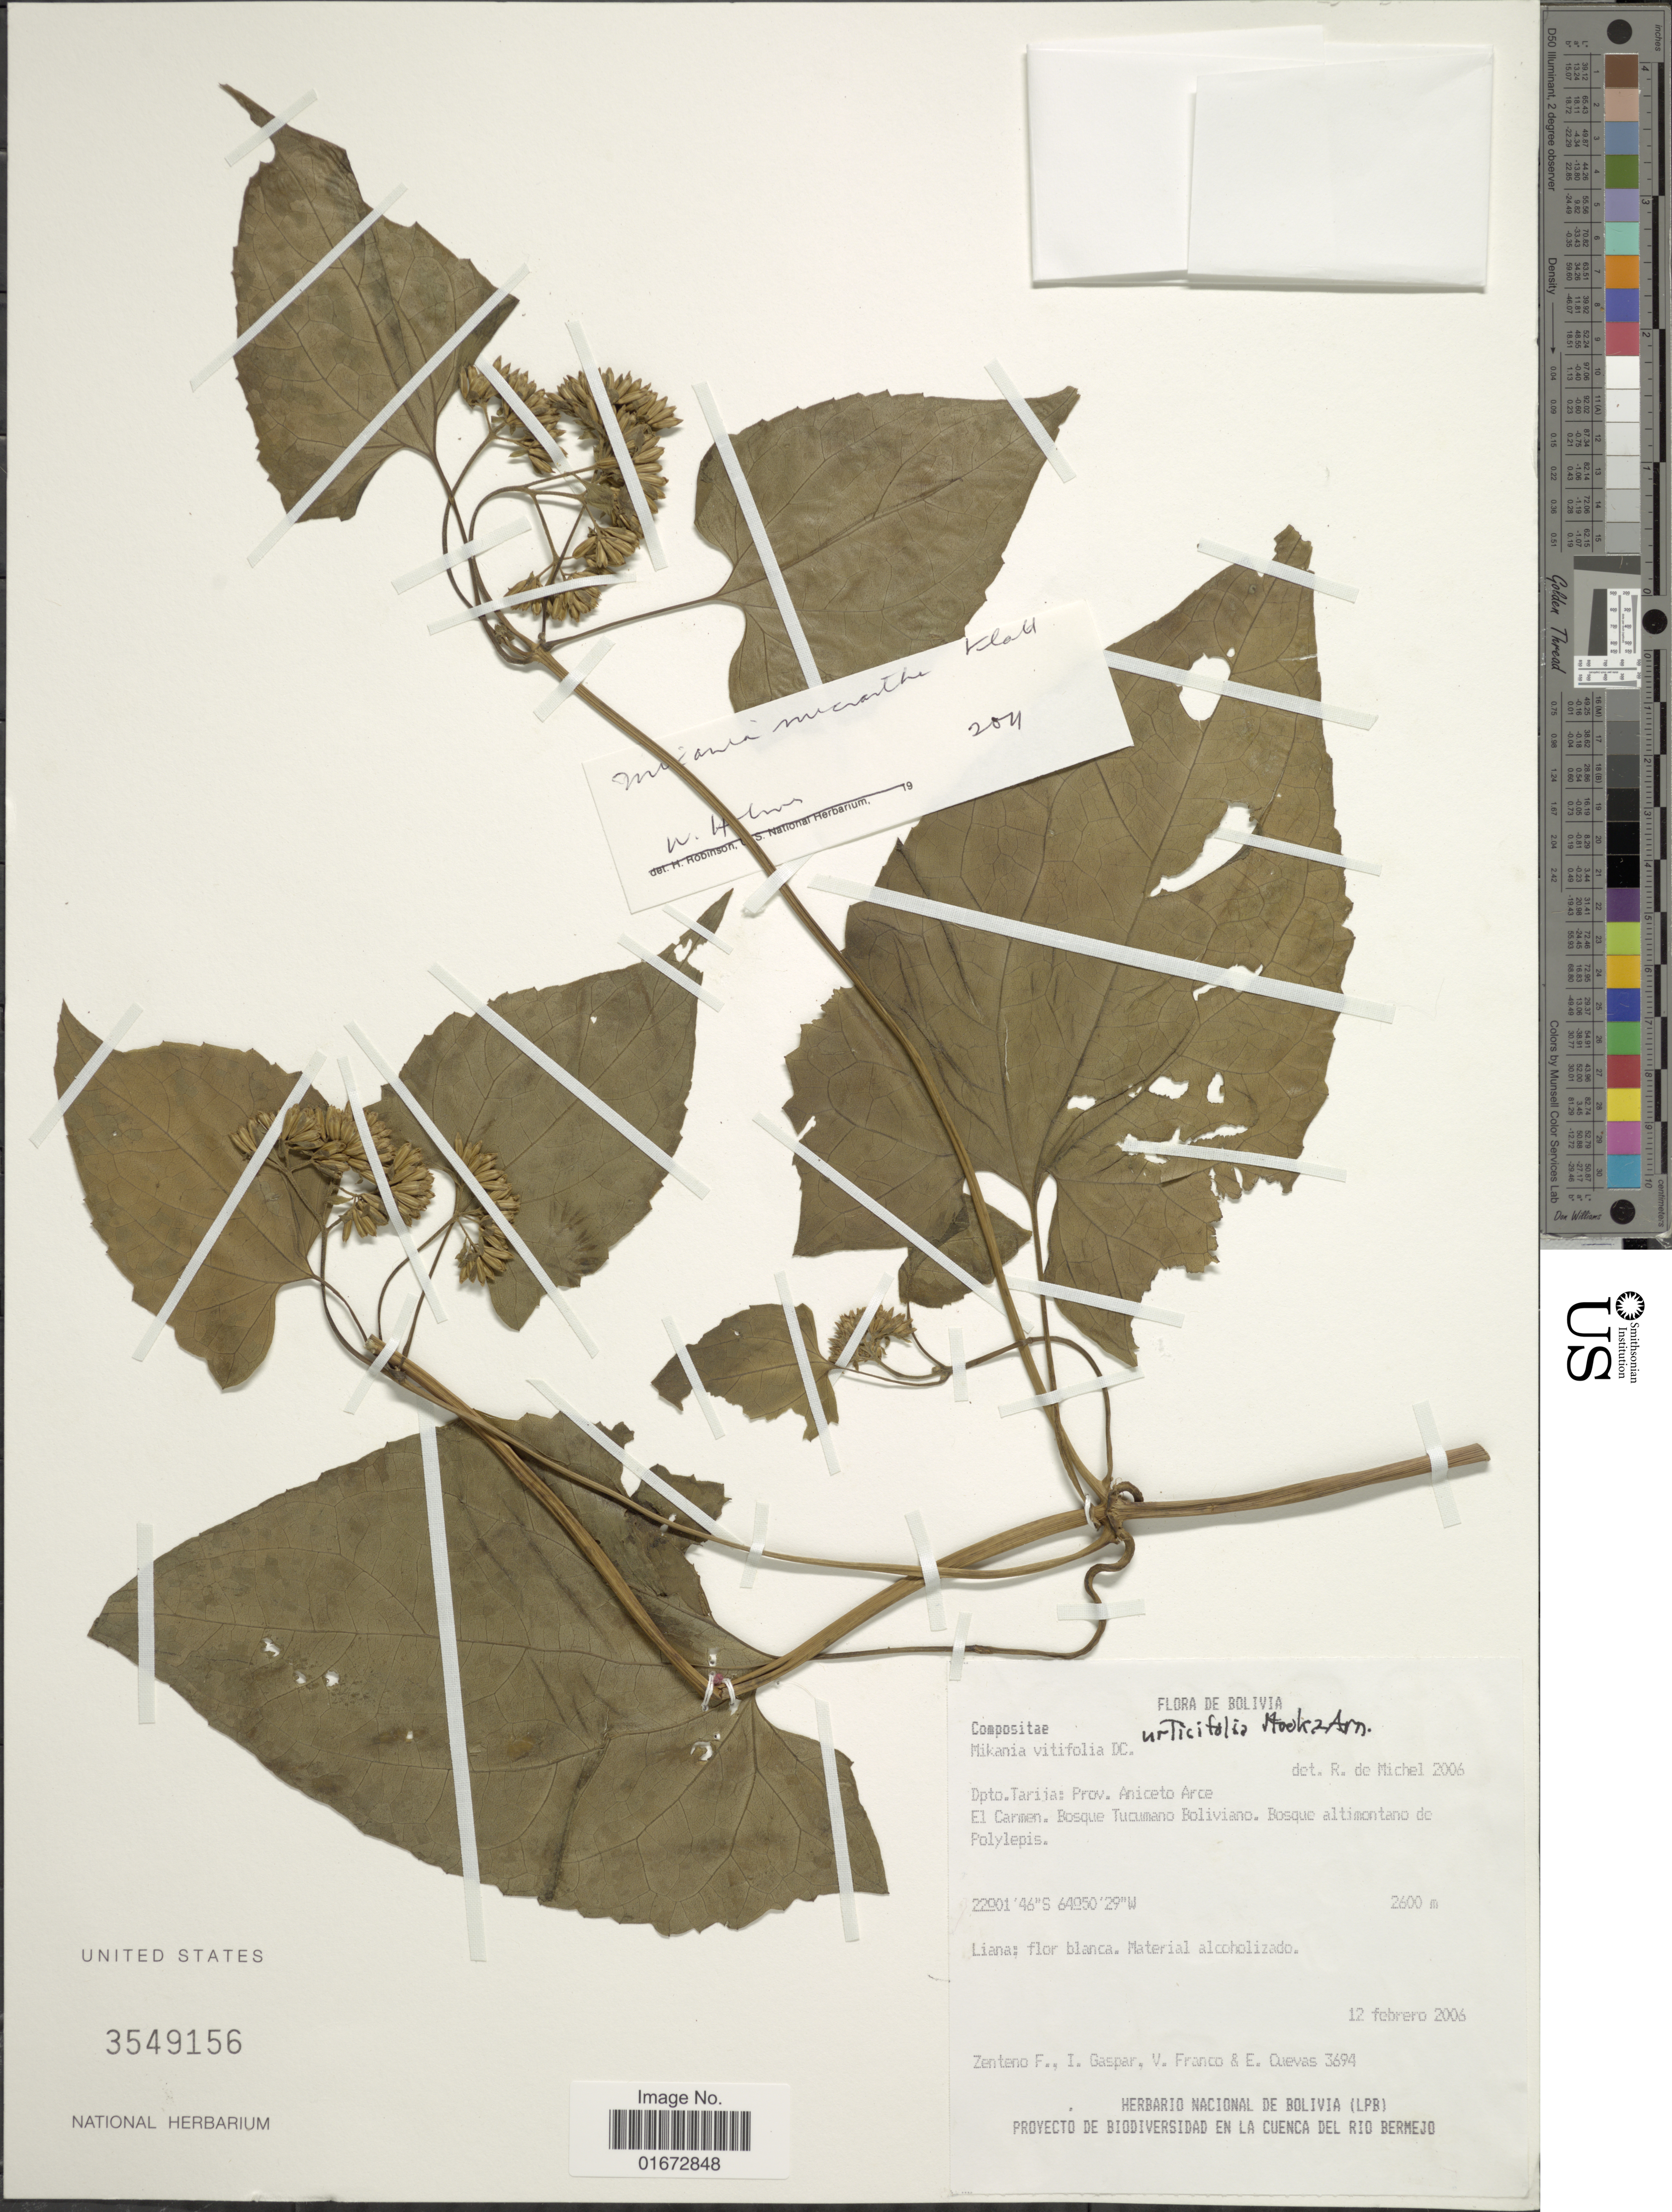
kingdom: Plantae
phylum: Tracheophyta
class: Magnoliopsida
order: Asterales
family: Asteraceae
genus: Mikania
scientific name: Mikania micrantha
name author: Kunth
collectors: F. Zenteno, I. Gaspar, V. Franco & E. Cuevas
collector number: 3694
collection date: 2006-02-12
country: Bolivia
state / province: Tarija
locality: Dpto. Tarija: Prov. Aniceto Arce. El Carmen. Bosque Tucumano Boliviano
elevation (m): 2600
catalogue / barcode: US 3549156